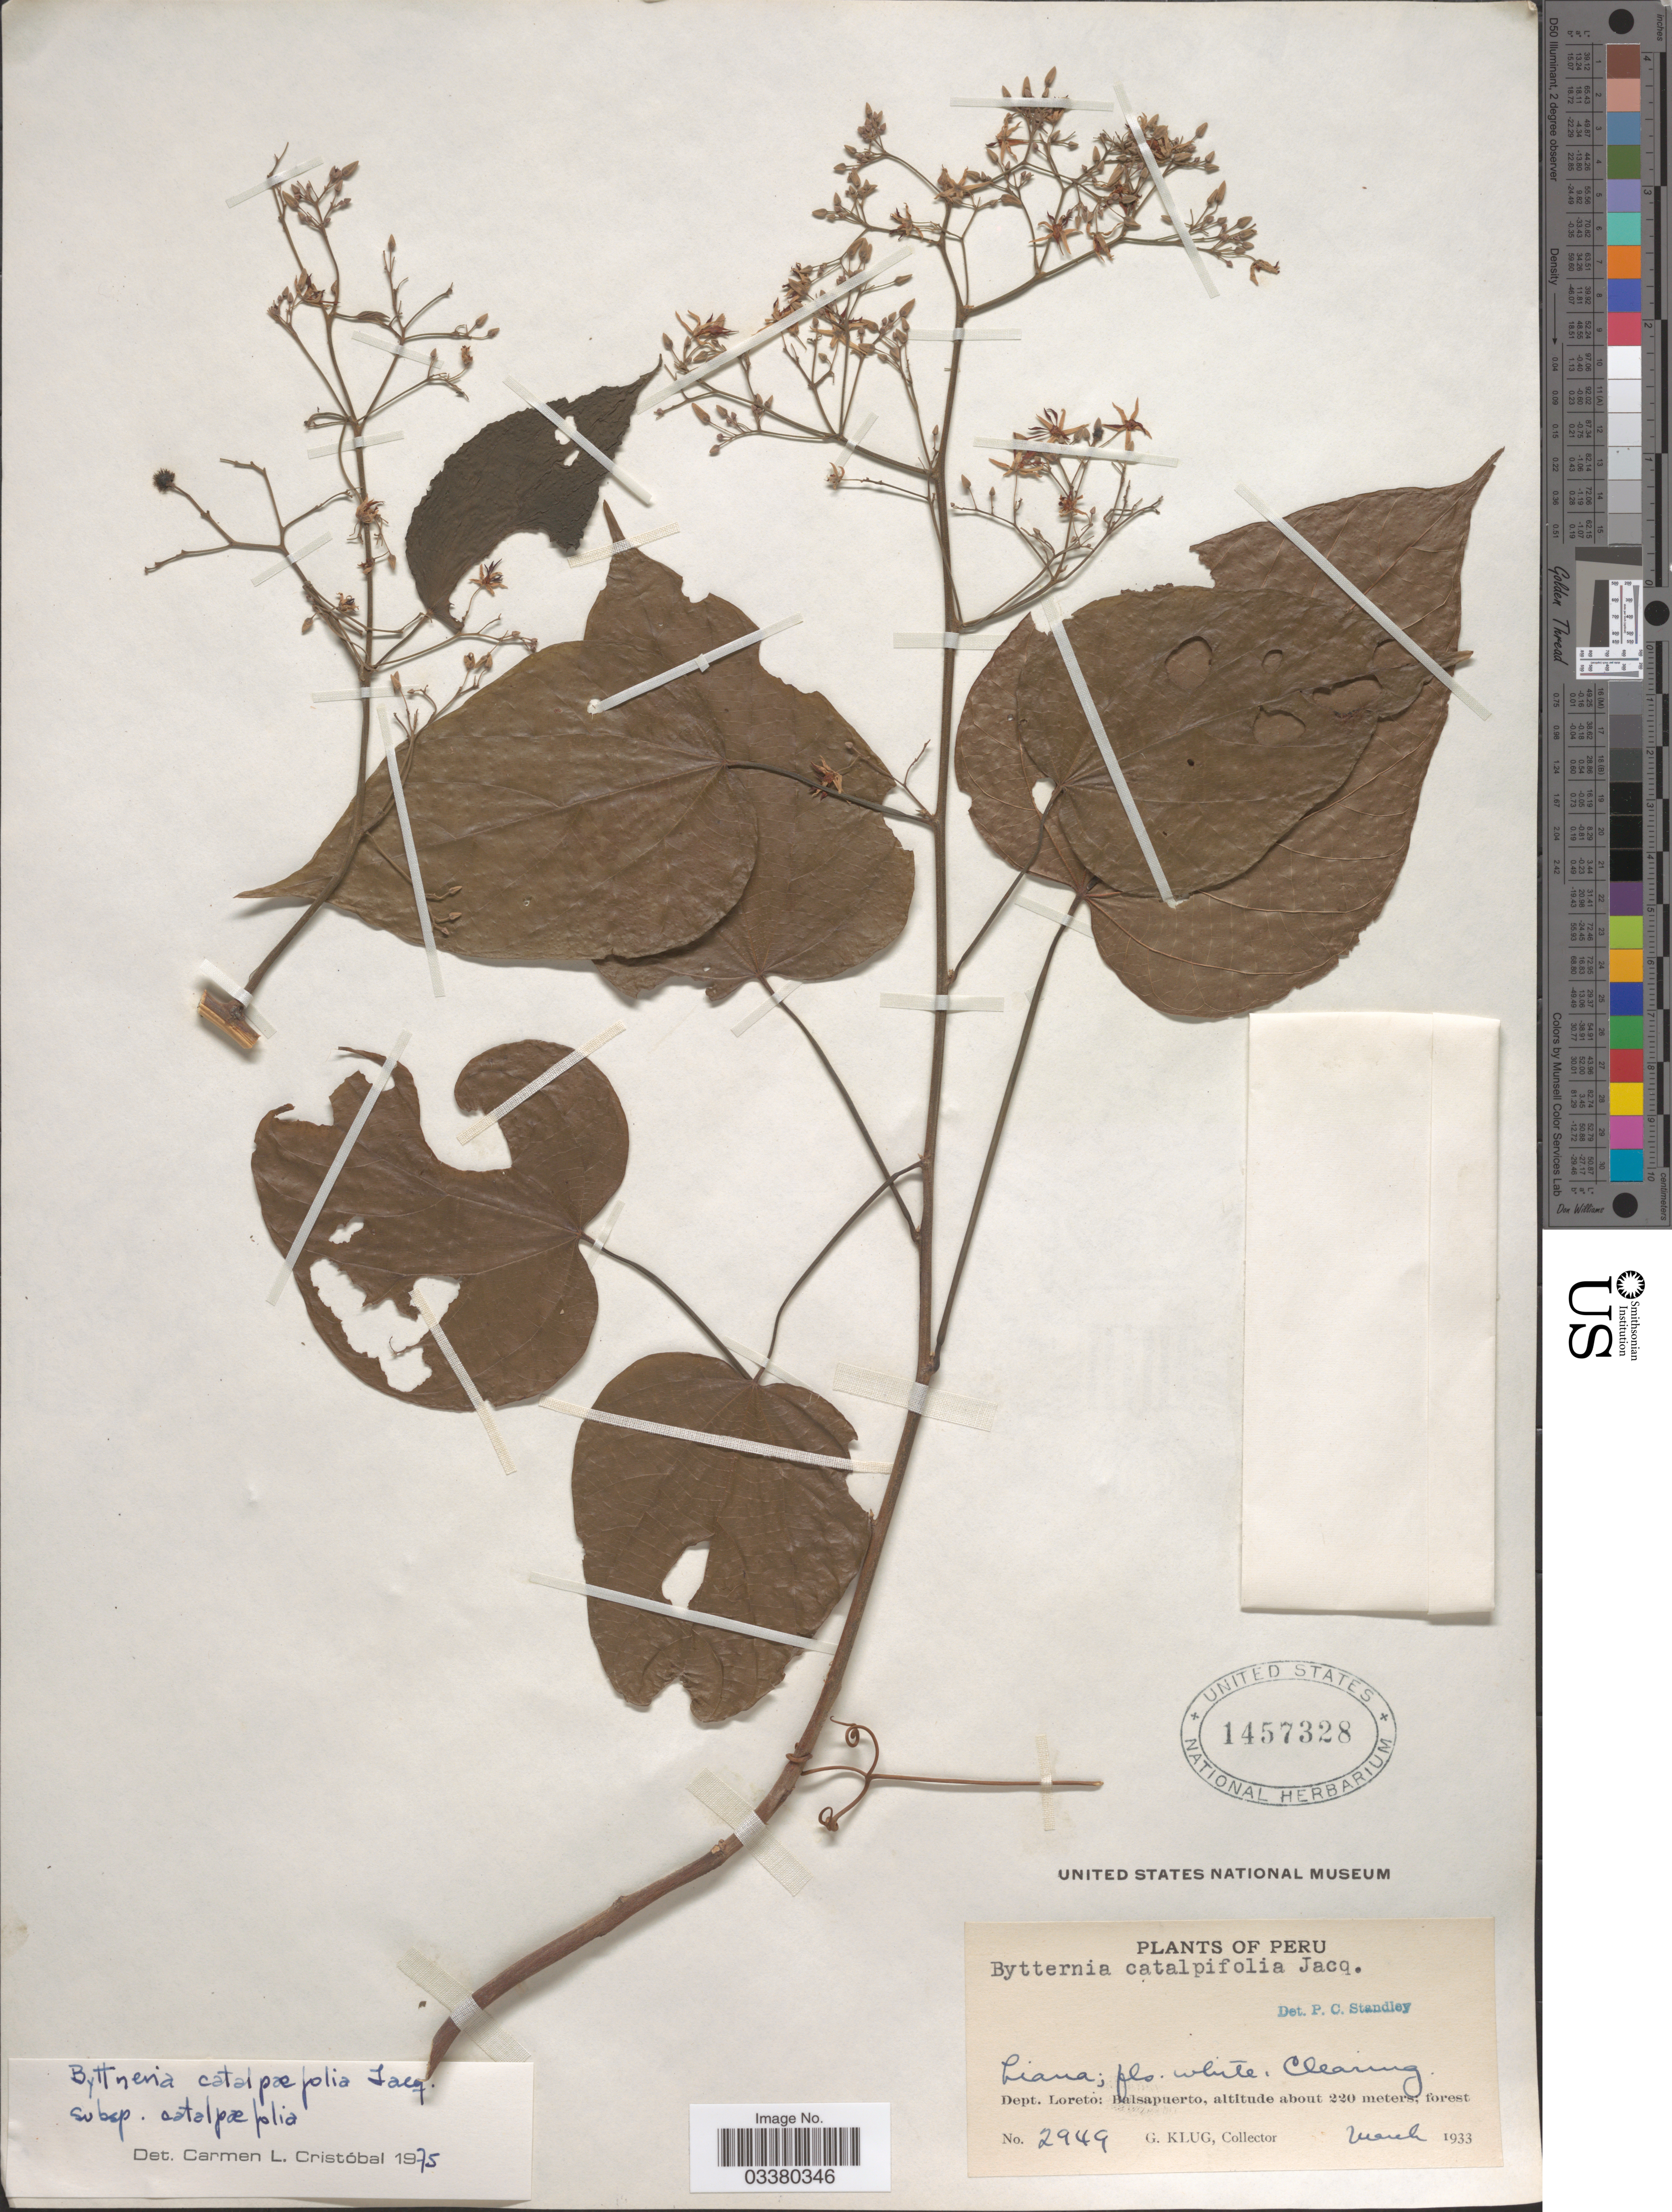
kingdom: Plantae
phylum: Tracheophyta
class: Magnoliopsida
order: Malvales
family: Malvaceae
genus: Byttneria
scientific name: Byttneria catalpifolia subsp. catalpifolia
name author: Jacq.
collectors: G. Klug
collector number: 2949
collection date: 1933-03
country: Peru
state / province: Loreto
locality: Dept. Loreto: Balsapuerto.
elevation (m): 220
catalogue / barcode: US 1457328